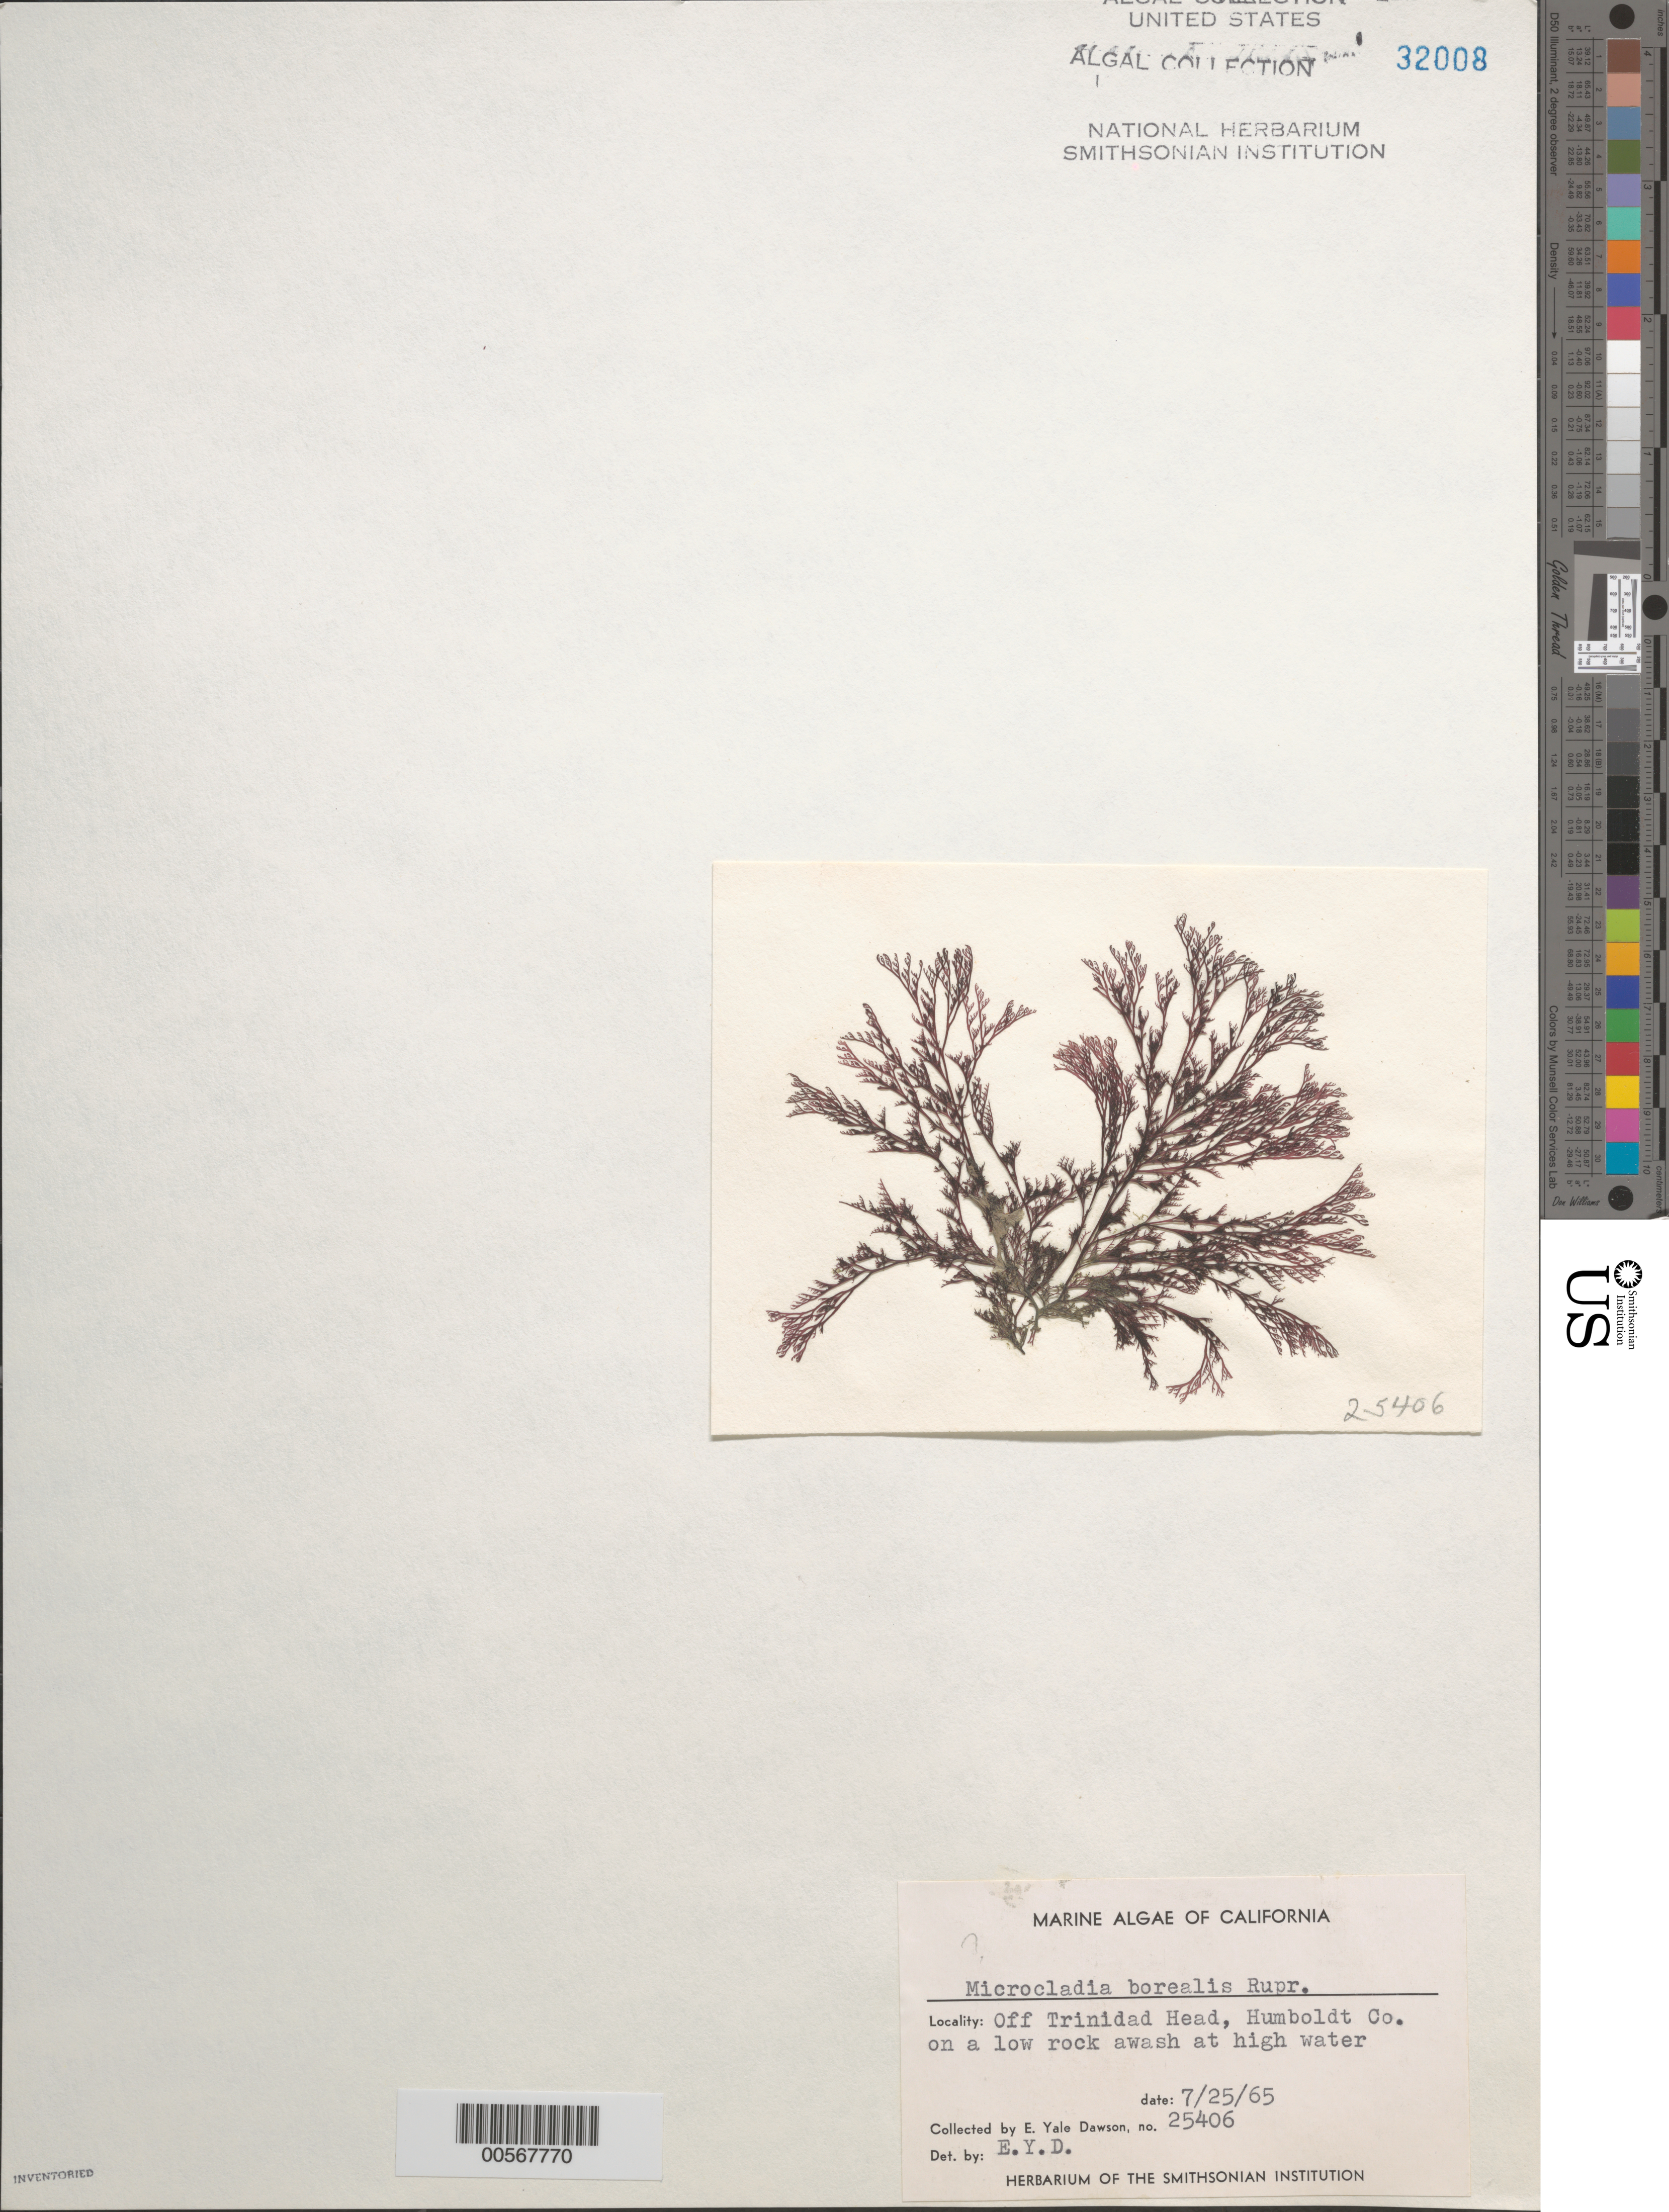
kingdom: Plantae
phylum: Rhodophyta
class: Florideophyceae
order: Ceramiales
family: Ceramiaceae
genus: Microcladia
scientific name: Microcladia borealis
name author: Rupr.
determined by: Dawson, E. Y.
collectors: E. Y. Dawson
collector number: EYD 25406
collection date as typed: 25 Jul 1965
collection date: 1965-07-25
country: United States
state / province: California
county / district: Humboldt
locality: Off Trinidad Head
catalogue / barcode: US 32008